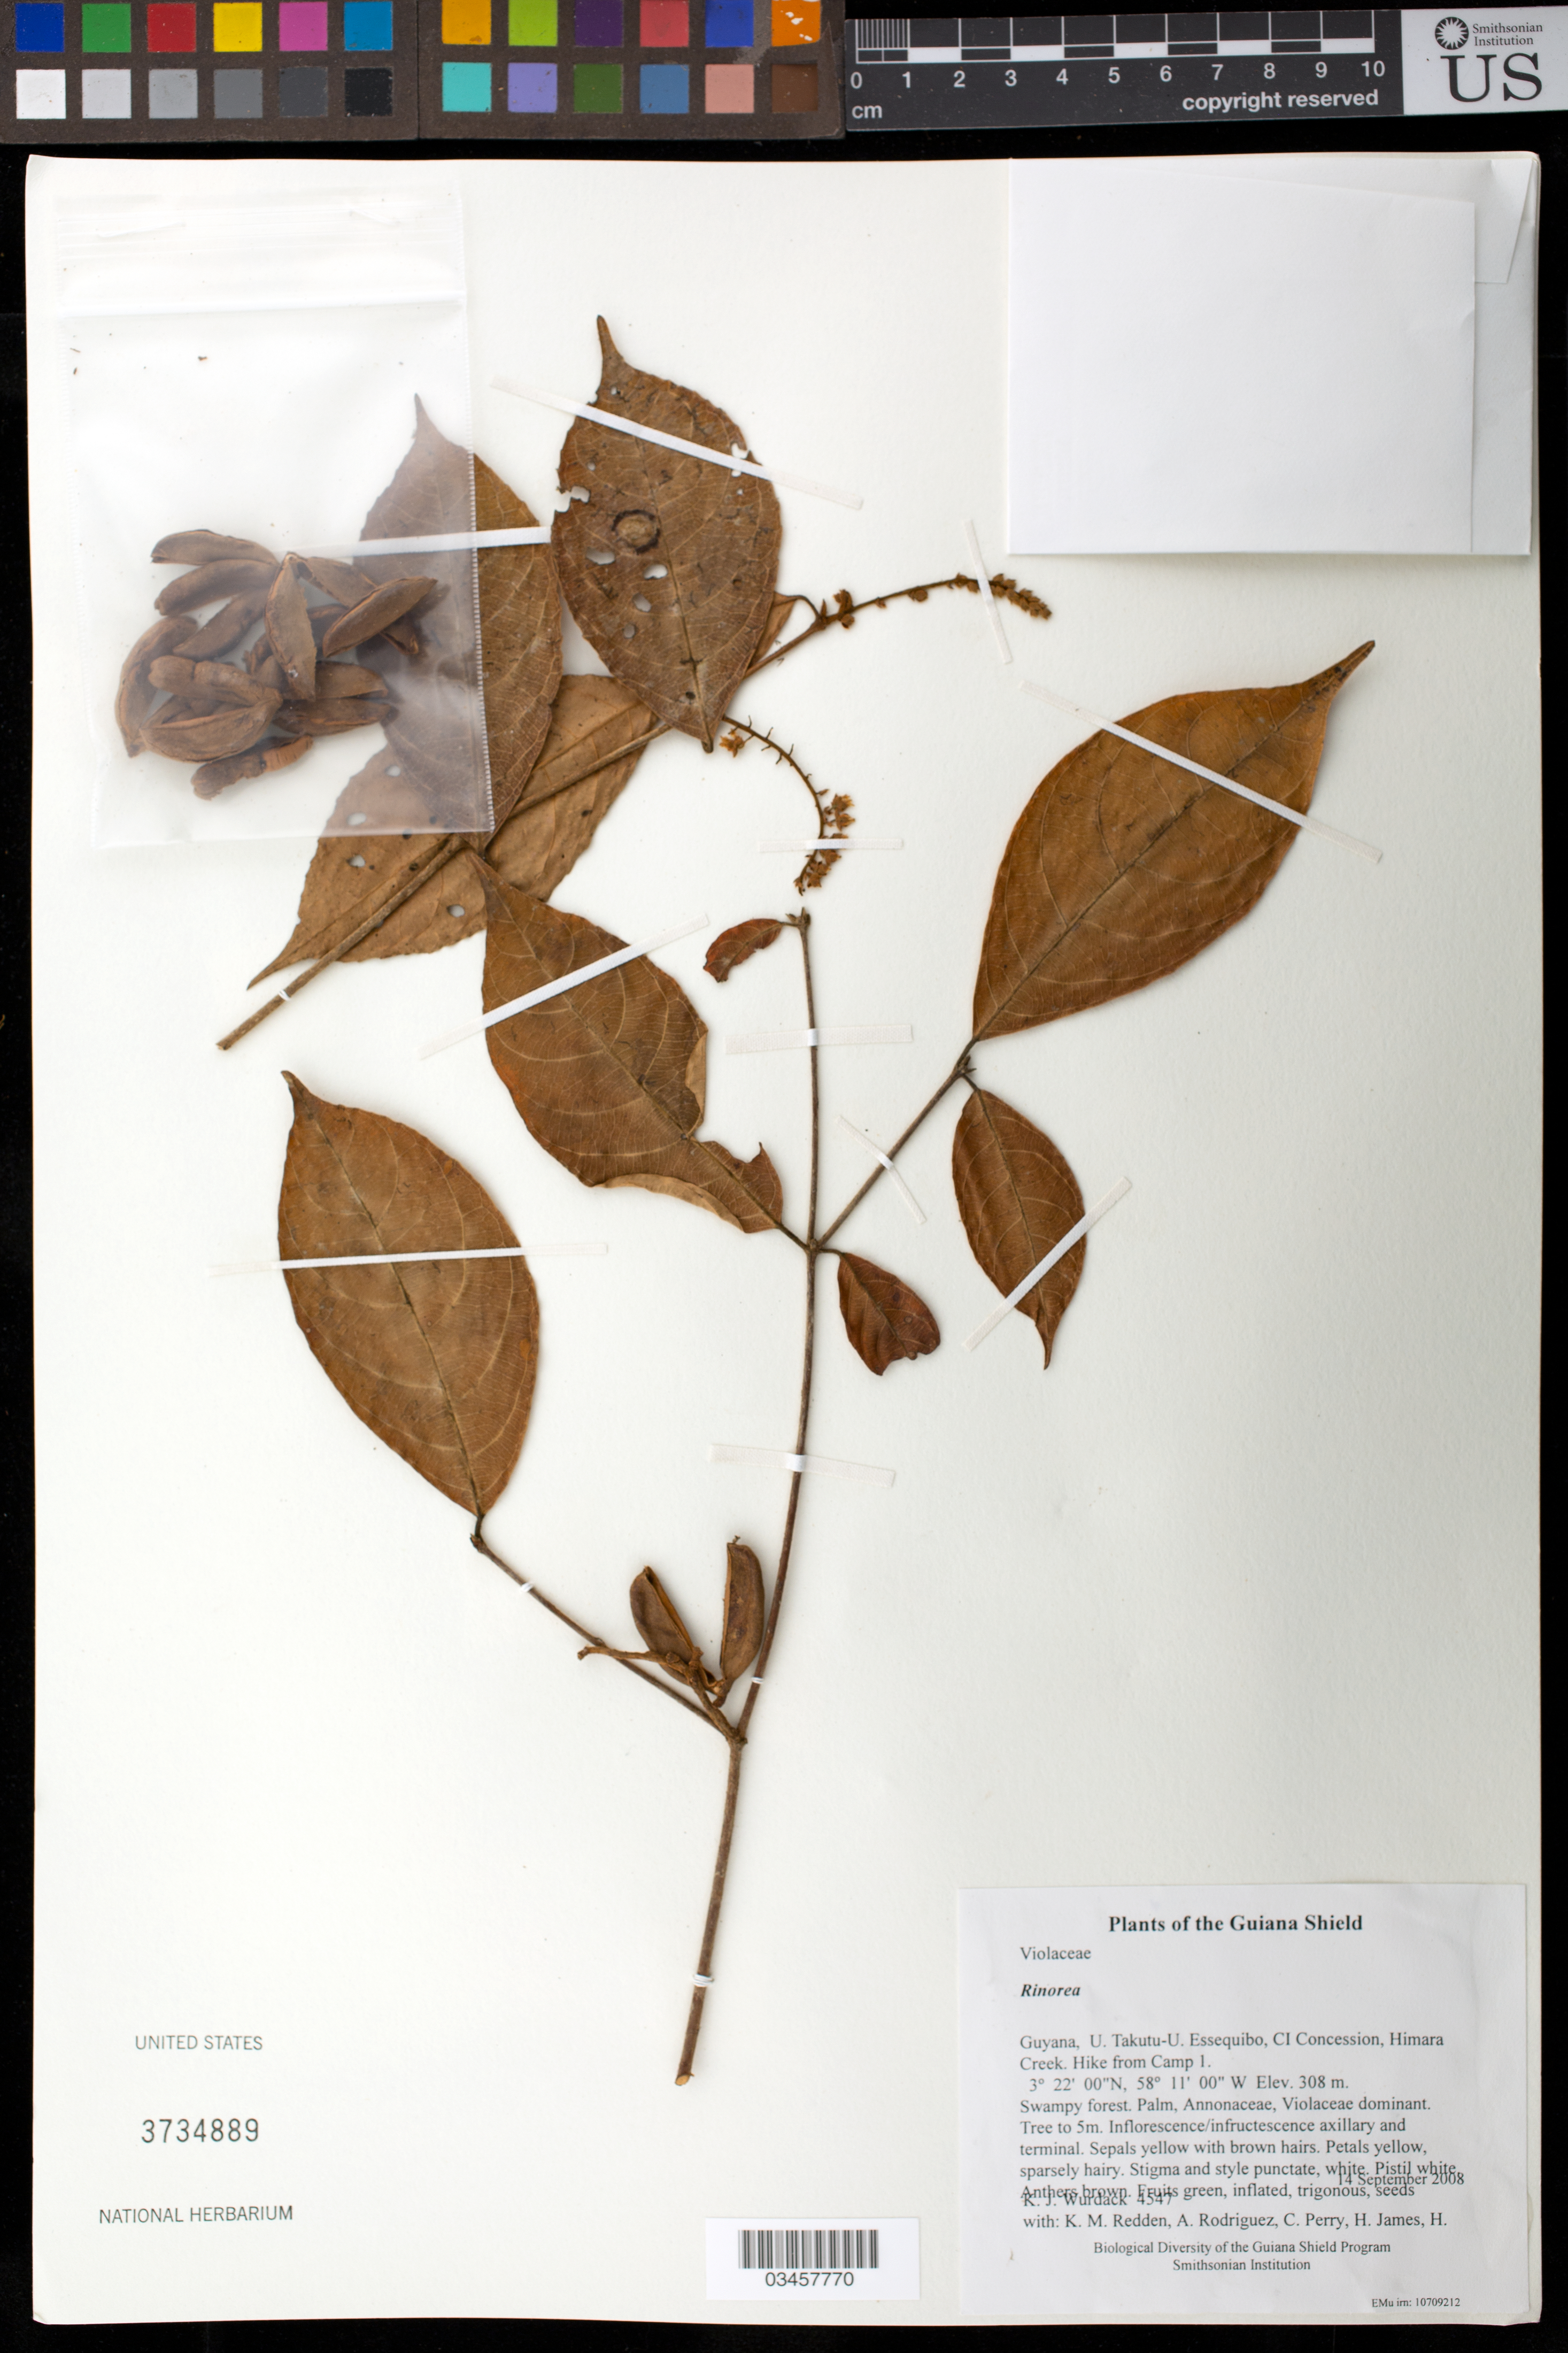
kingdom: Plantae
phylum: Tracheophyta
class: Magnoliopsida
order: Malpighiales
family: Violaceae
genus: Rinorea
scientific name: Rinorea sp.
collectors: K. Wurdack, K. M. Redden, A. Rodriguez, C. Perry, H. James, H. Simon & P. Ragnauth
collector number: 4547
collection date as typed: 14 September 2008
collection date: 2008-09-14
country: Guyana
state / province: U. Takutu-U. Essequibo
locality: CI Concession, Himara Creek. Hike from Camp 1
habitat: Swampy forest. Palm, Annonaceae, Violaceae dominant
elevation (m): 308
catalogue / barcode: US 3734889